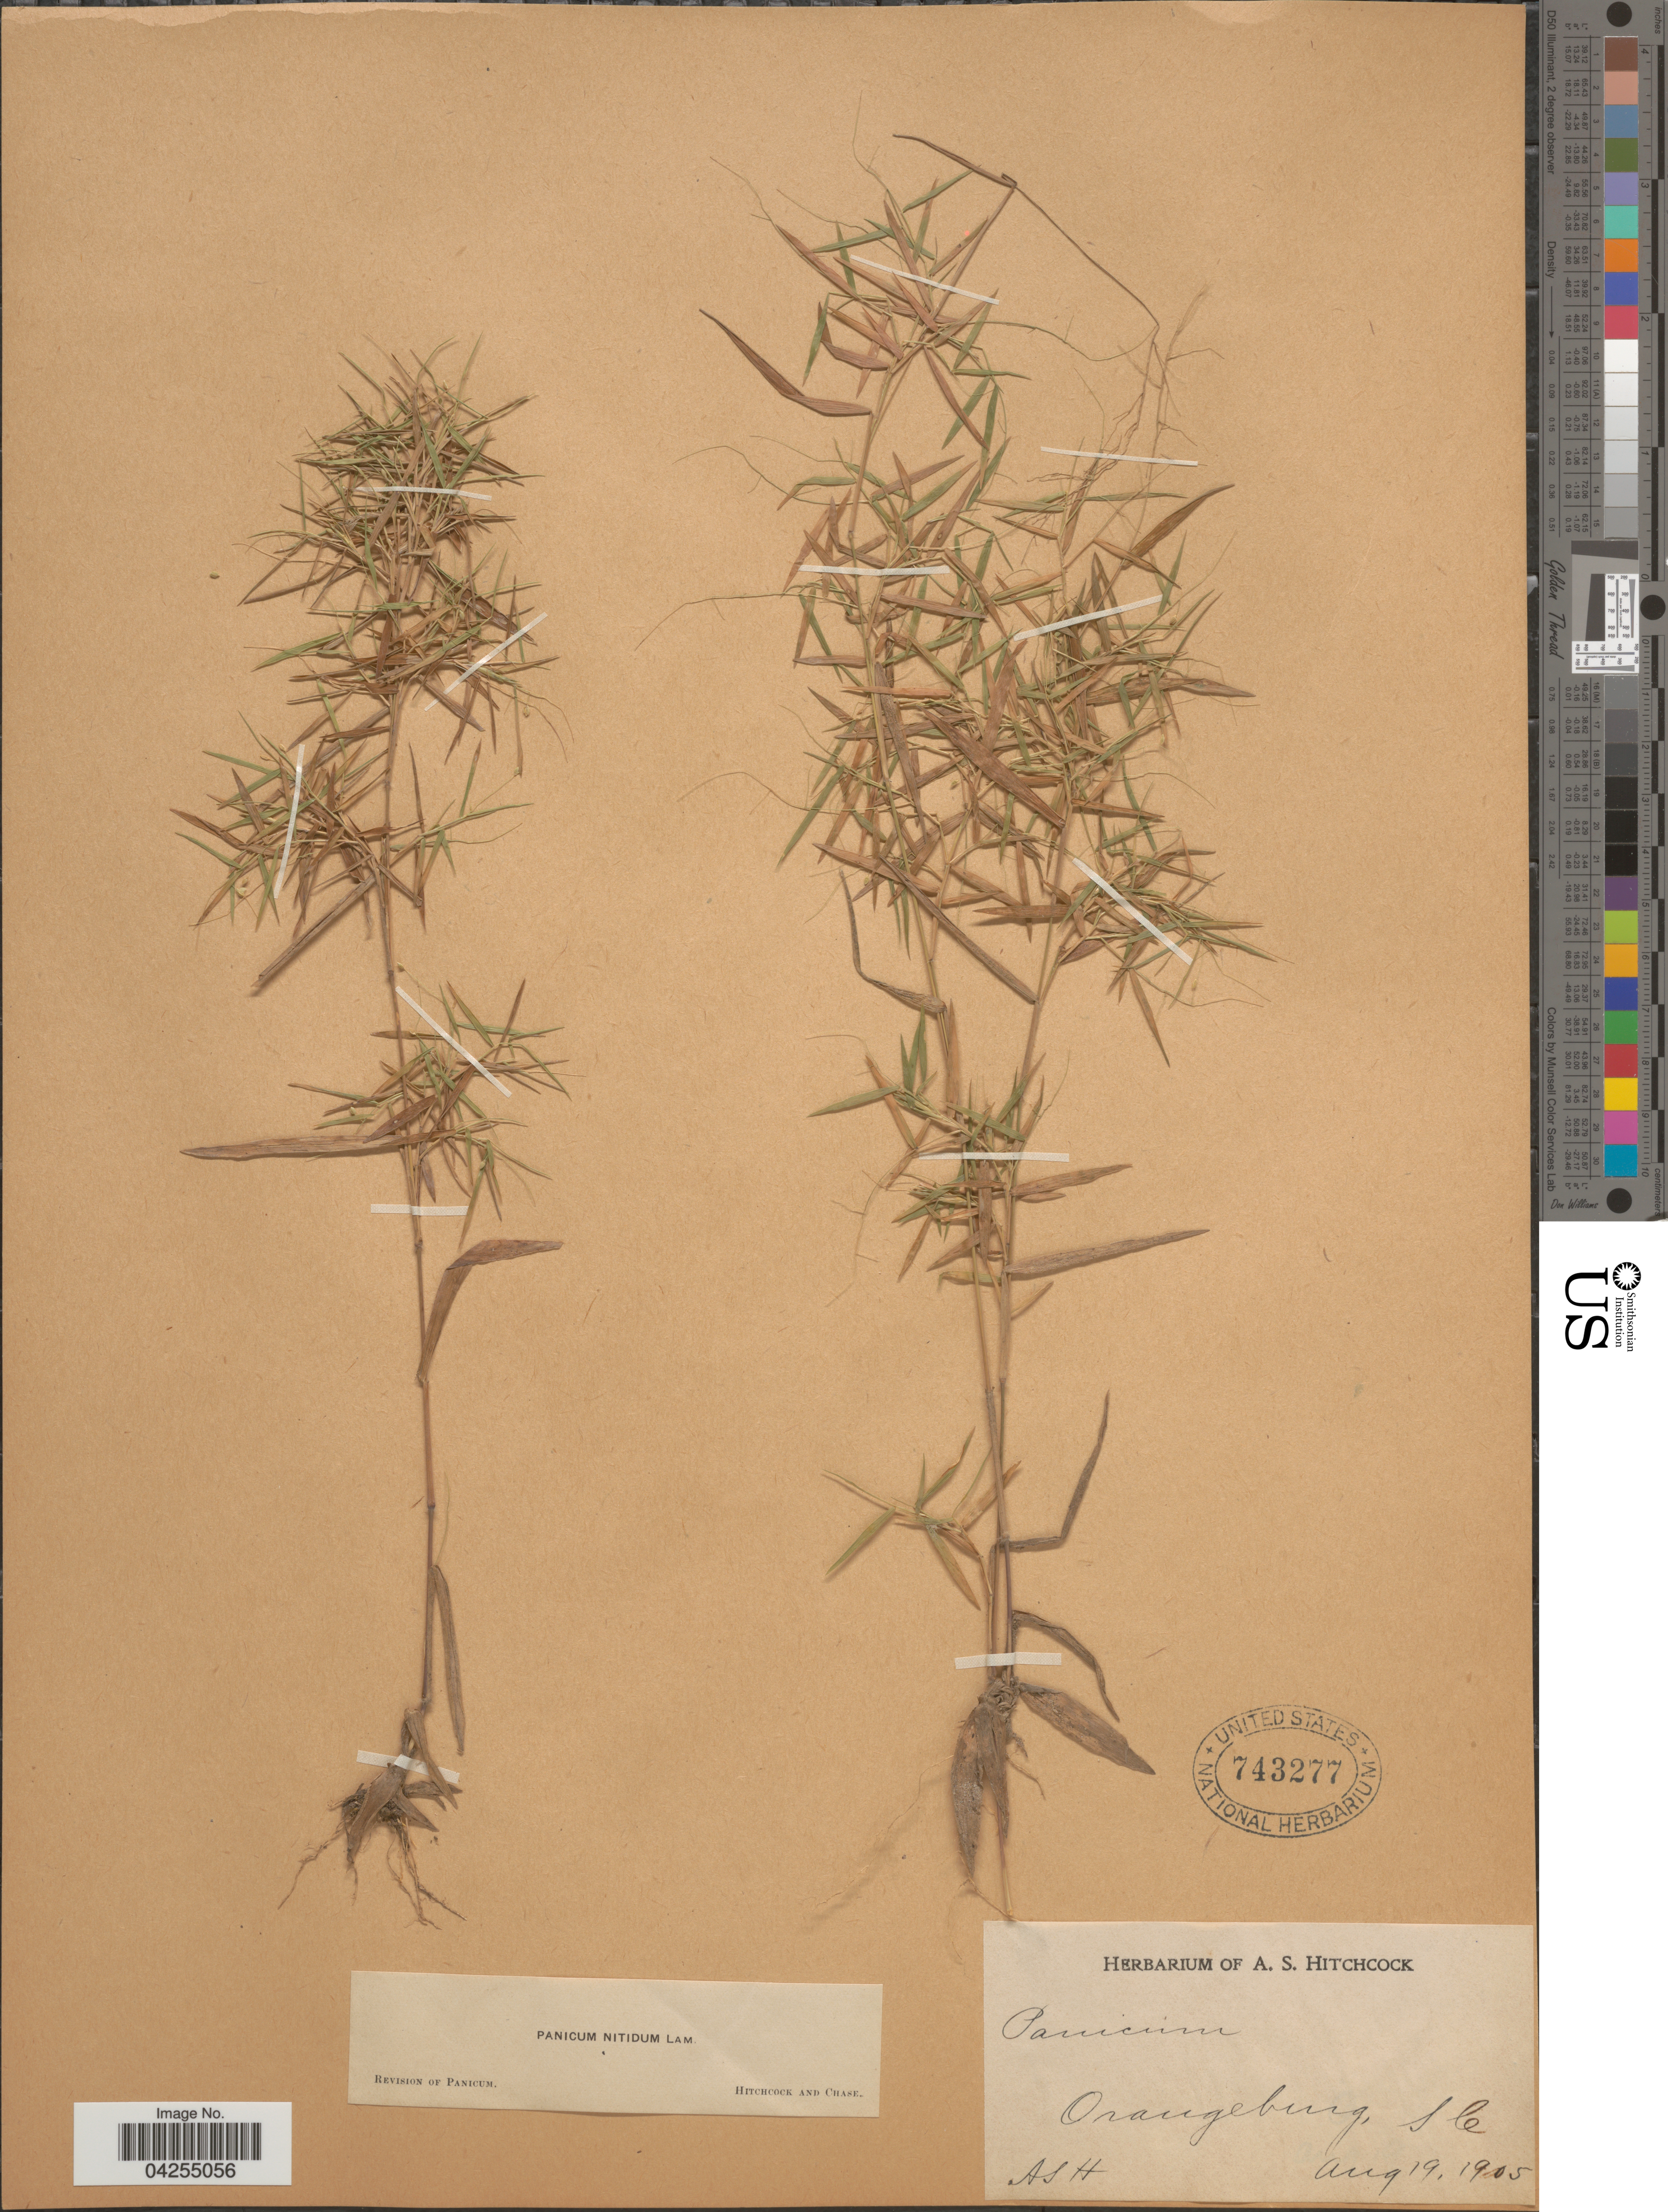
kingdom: Plantae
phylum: Tracheophyta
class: Liliopsida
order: Poales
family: Poaceae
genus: Dichanthelium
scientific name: Dichanthelium dichotomum var. dichotomum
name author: (L.) Gould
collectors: A. S. Hitchcock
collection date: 1905-08-19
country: United States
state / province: South Carolina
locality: Orangeburg.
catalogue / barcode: US 743277